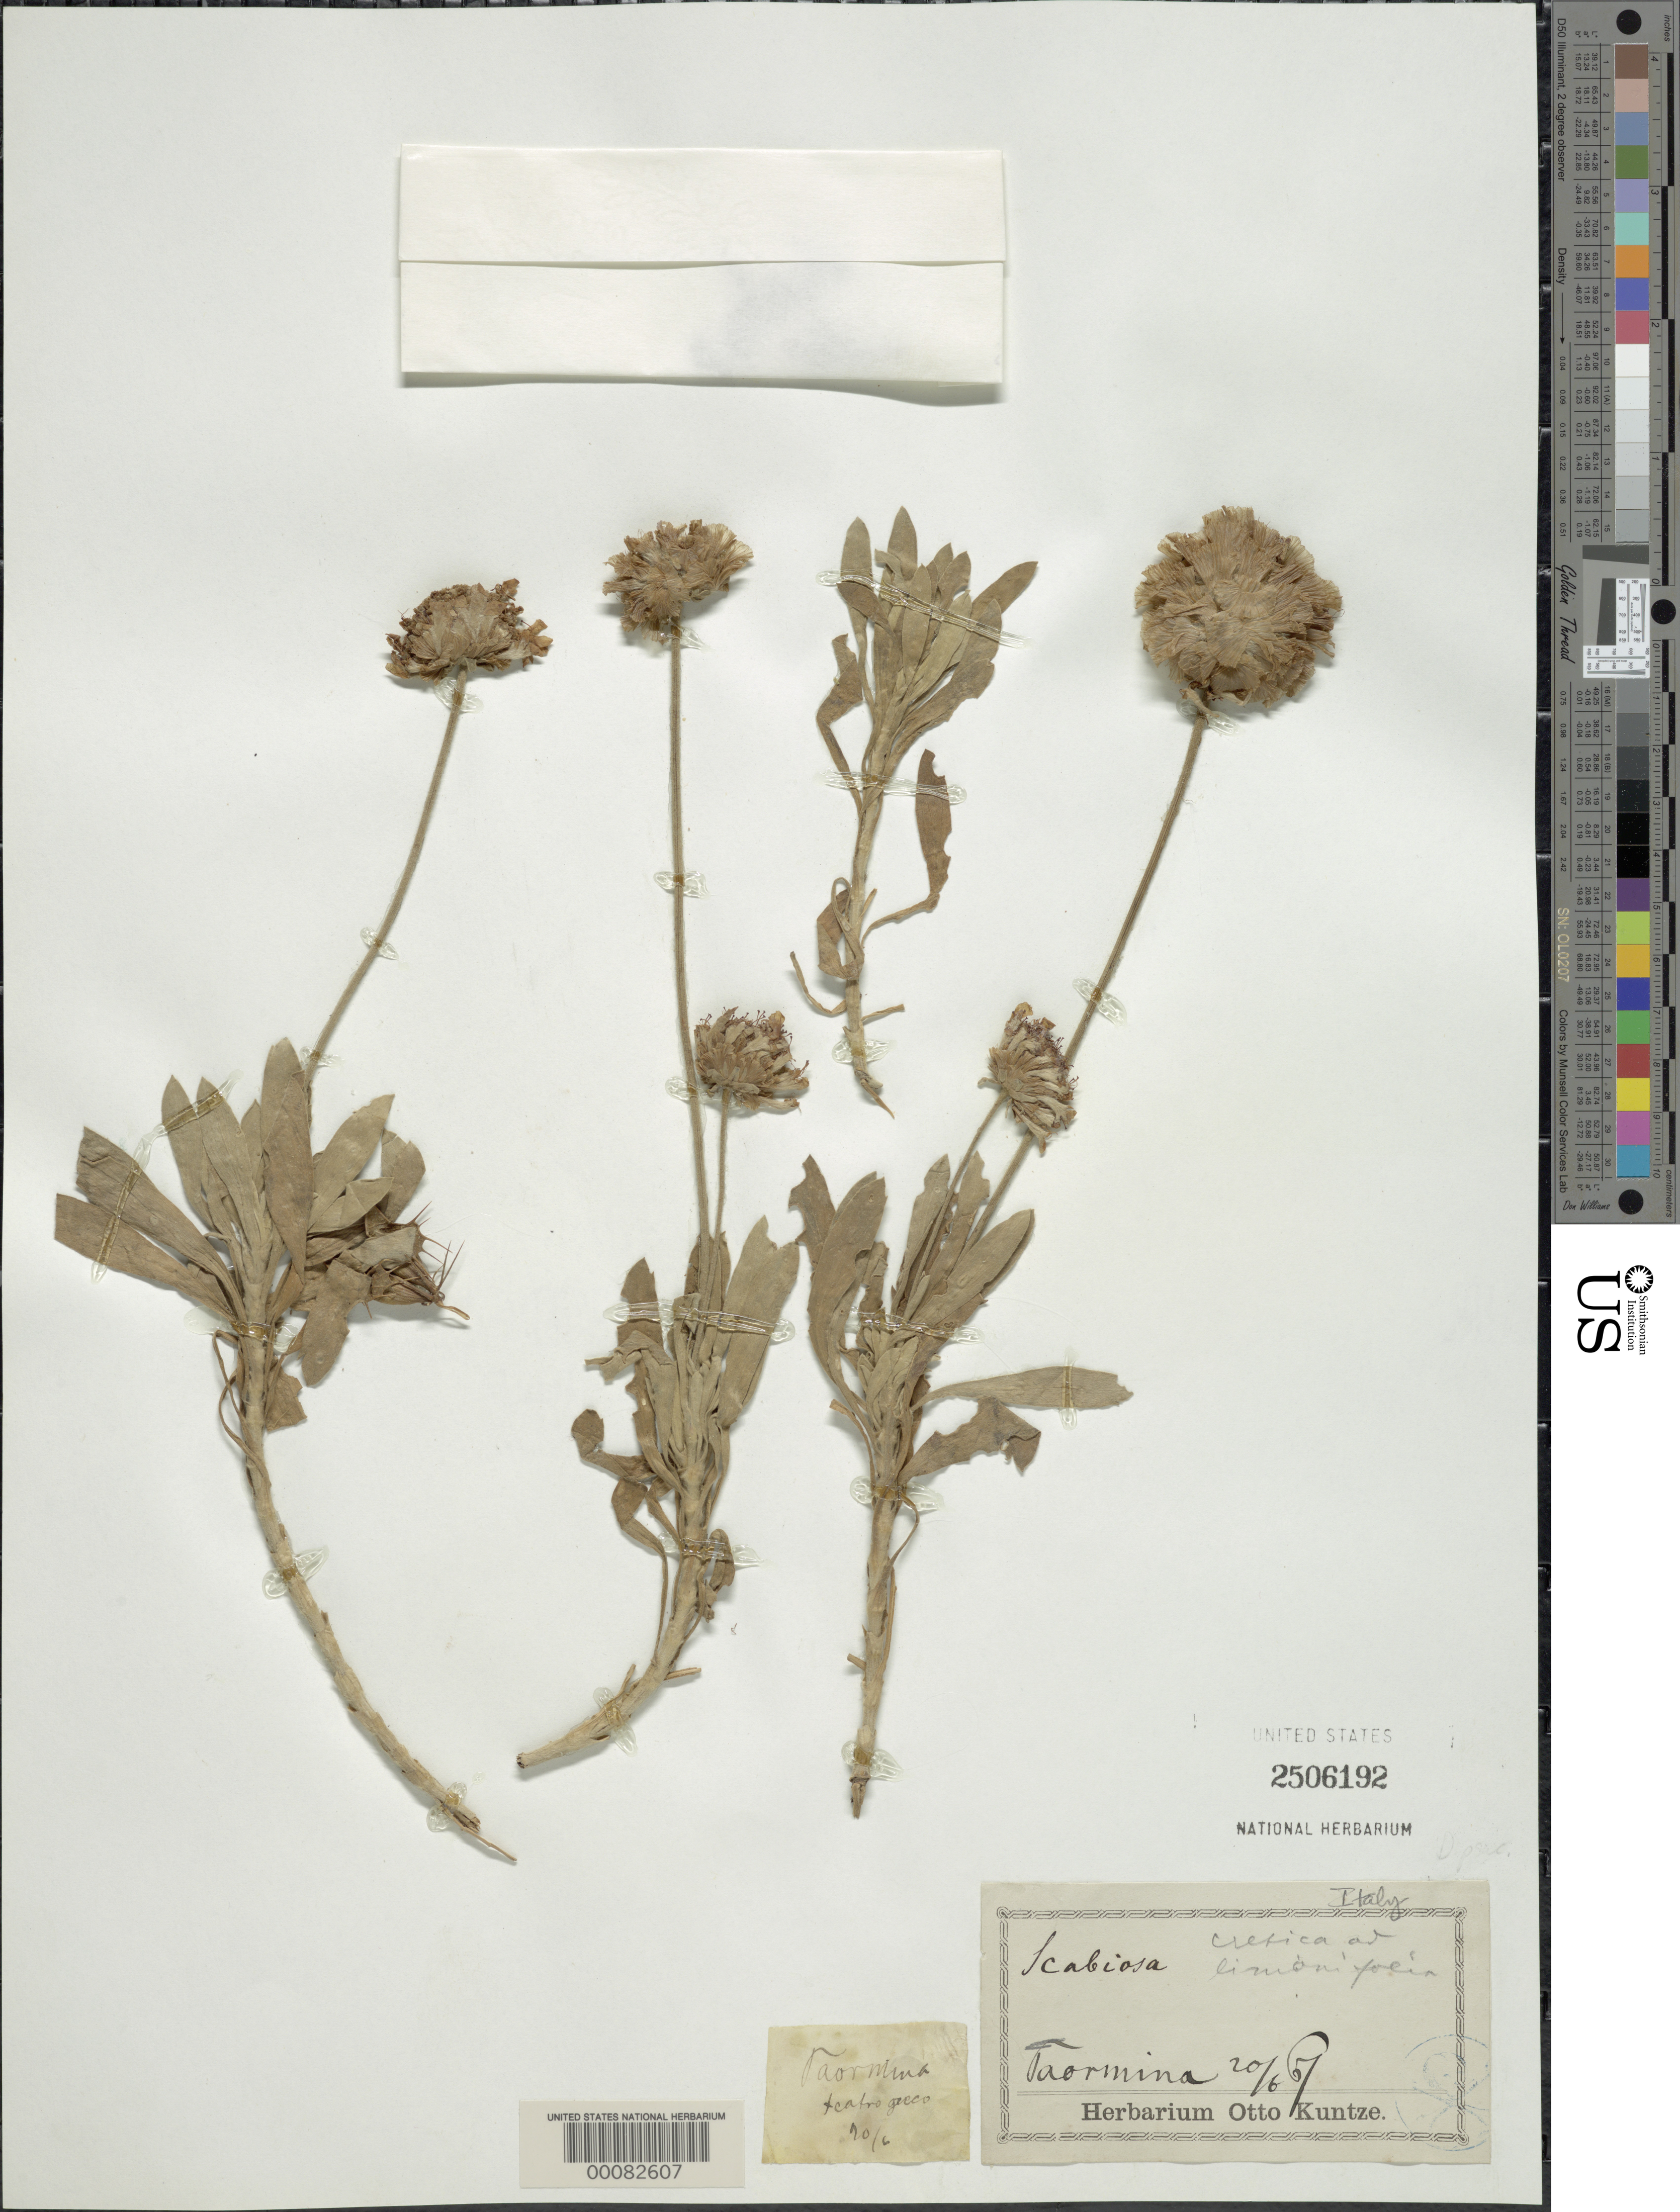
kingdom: Plantae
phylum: Tracheophyta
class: Magnoliopsida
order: Dipsacales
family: Caprifoliaceae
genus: Scabiosa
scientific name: Scabiosa cretica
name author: L.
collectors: C.E.O. Kuntze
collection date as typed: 20 Jun 1867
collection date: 1867-06-20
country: Italy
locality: Taormina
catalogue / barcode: US 2506192